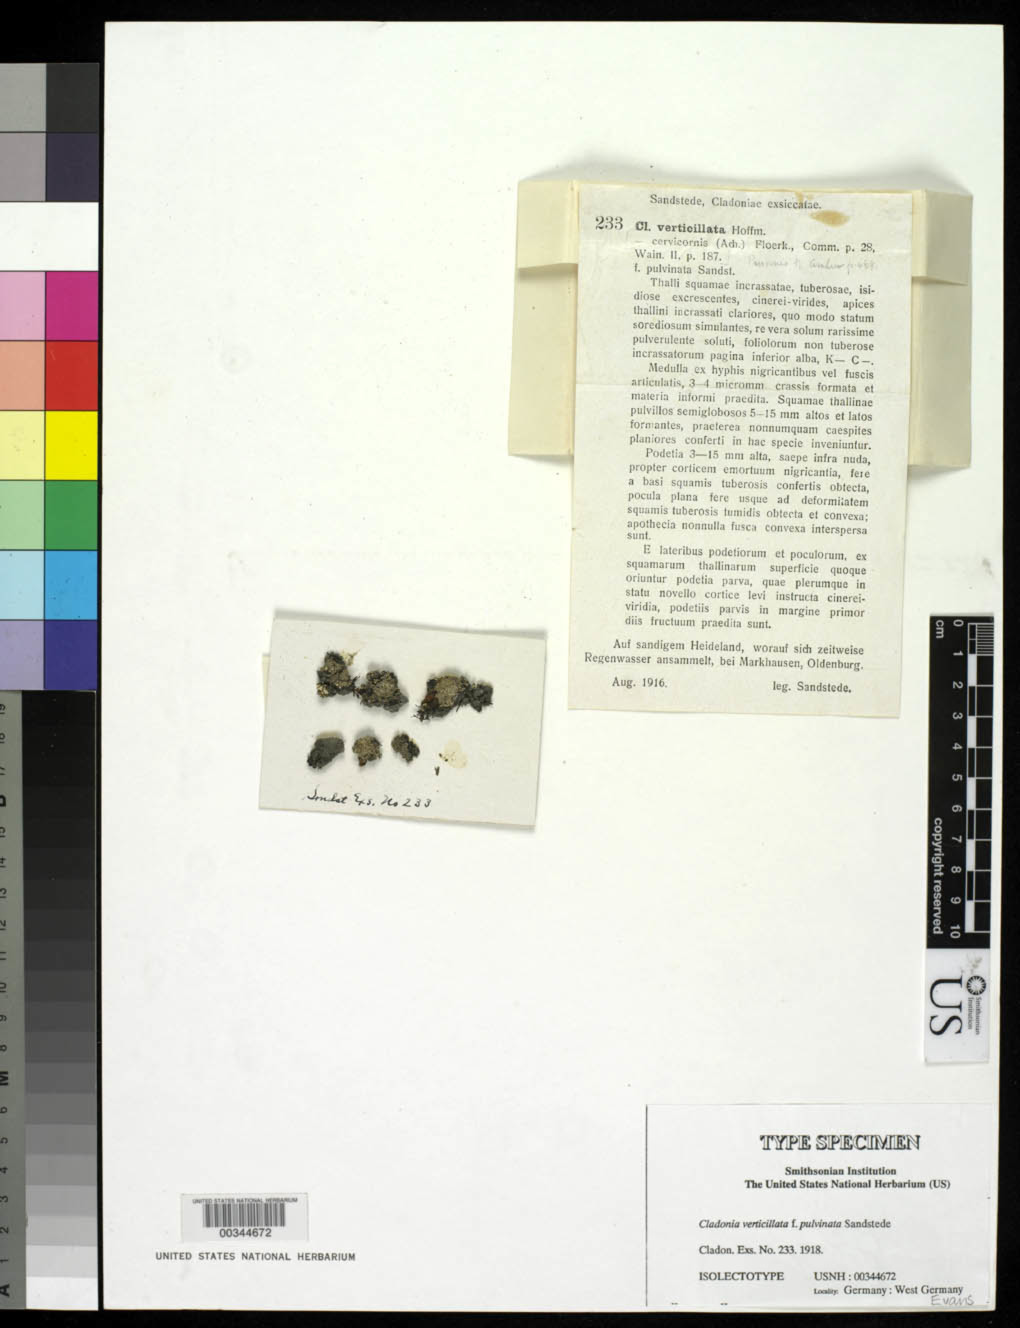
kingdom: Fungi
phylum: Ascomycota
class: Lecanoromycetes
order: Lecanorales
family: Cladoniaceae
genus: Cladonia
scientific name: Cladonia verticillata f. pulvinata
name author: Sandst.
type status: Isolectotype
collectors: H. Sandstede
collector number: Sandst., Clad. Exs. 233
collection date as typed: Aug 1916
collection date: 1916-08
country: Germany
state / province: Niedersachsen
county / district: Oldenburg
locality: Heideland, worauf sich zeitweise Regenwasser ansammelt, bei Markhausen. [Heath country, on which temporary rain water accumulates, near Markhausen.]